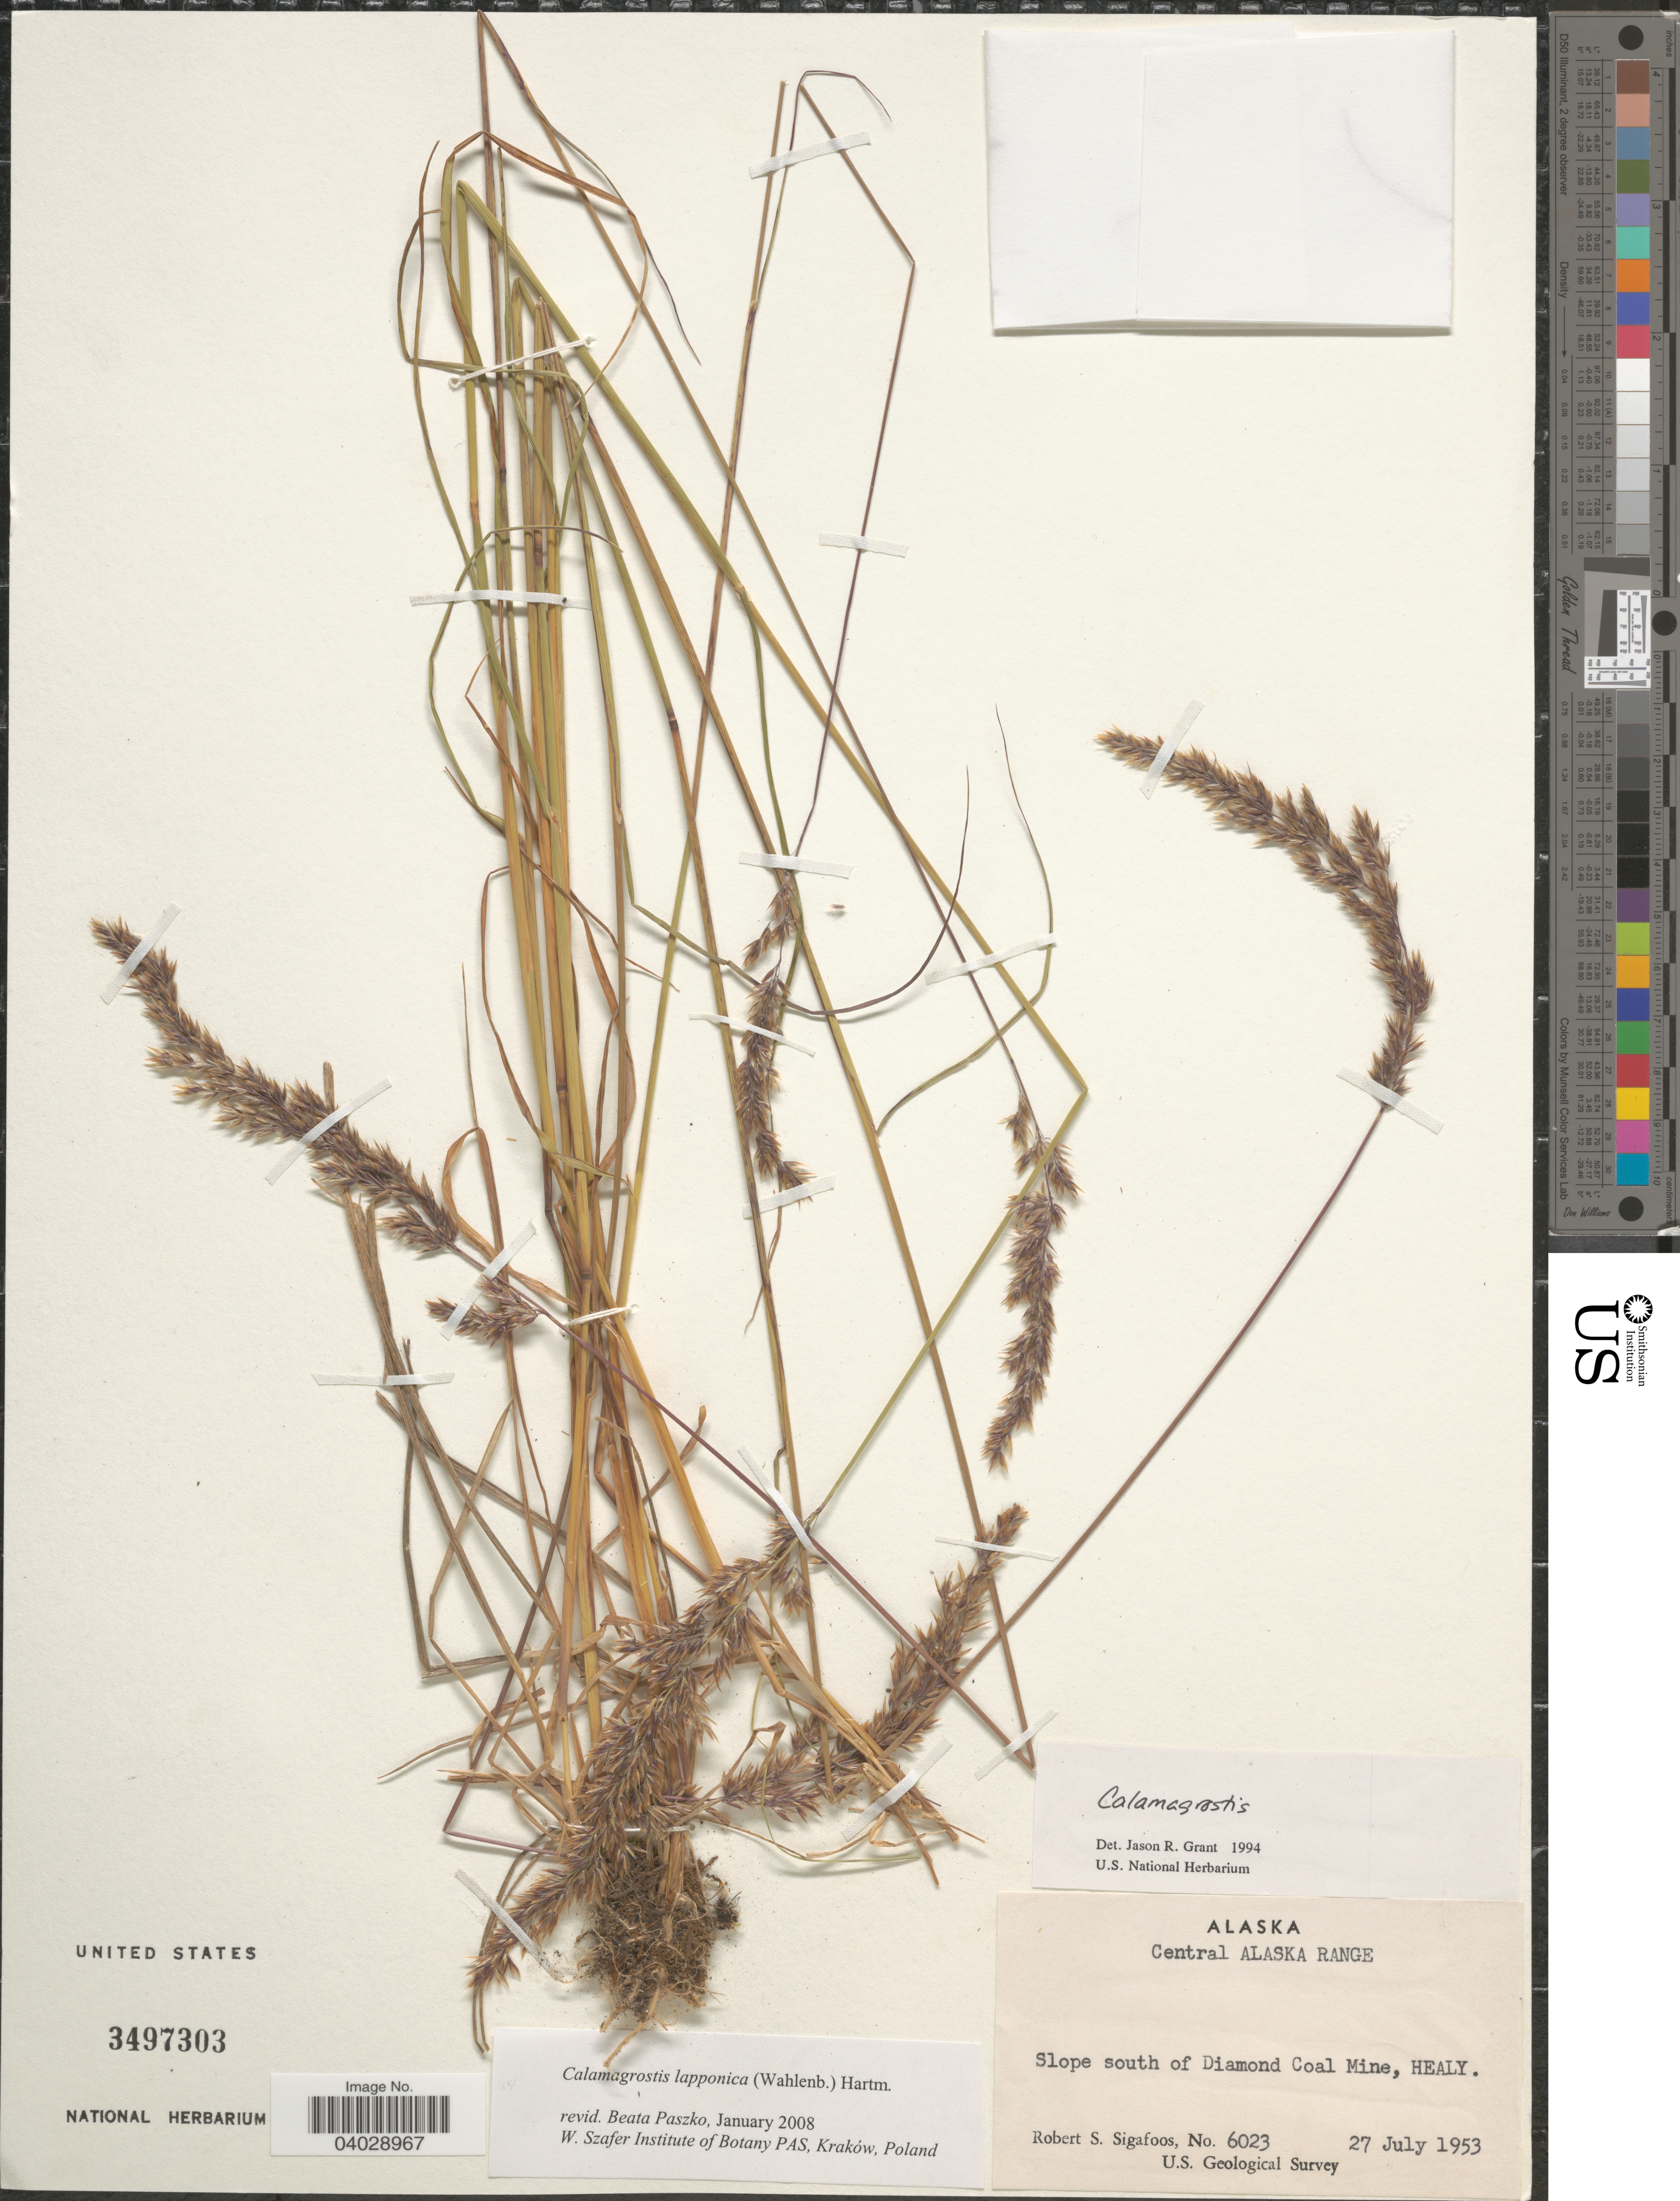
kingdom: Plantae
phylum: Tracheophyta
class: Liliopsida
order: Poales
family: Poaceae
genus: Calamagrostis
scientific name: Calamagrostis lapponica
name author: (Wahlenb.) Hartm.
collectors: R. Sigafoos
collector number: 6023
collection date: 1953-07-27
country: United States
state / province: Alaska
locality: Central Alaska Range. Slope south of Diamond Coal Mine, Healy.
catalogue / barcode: US 3497303